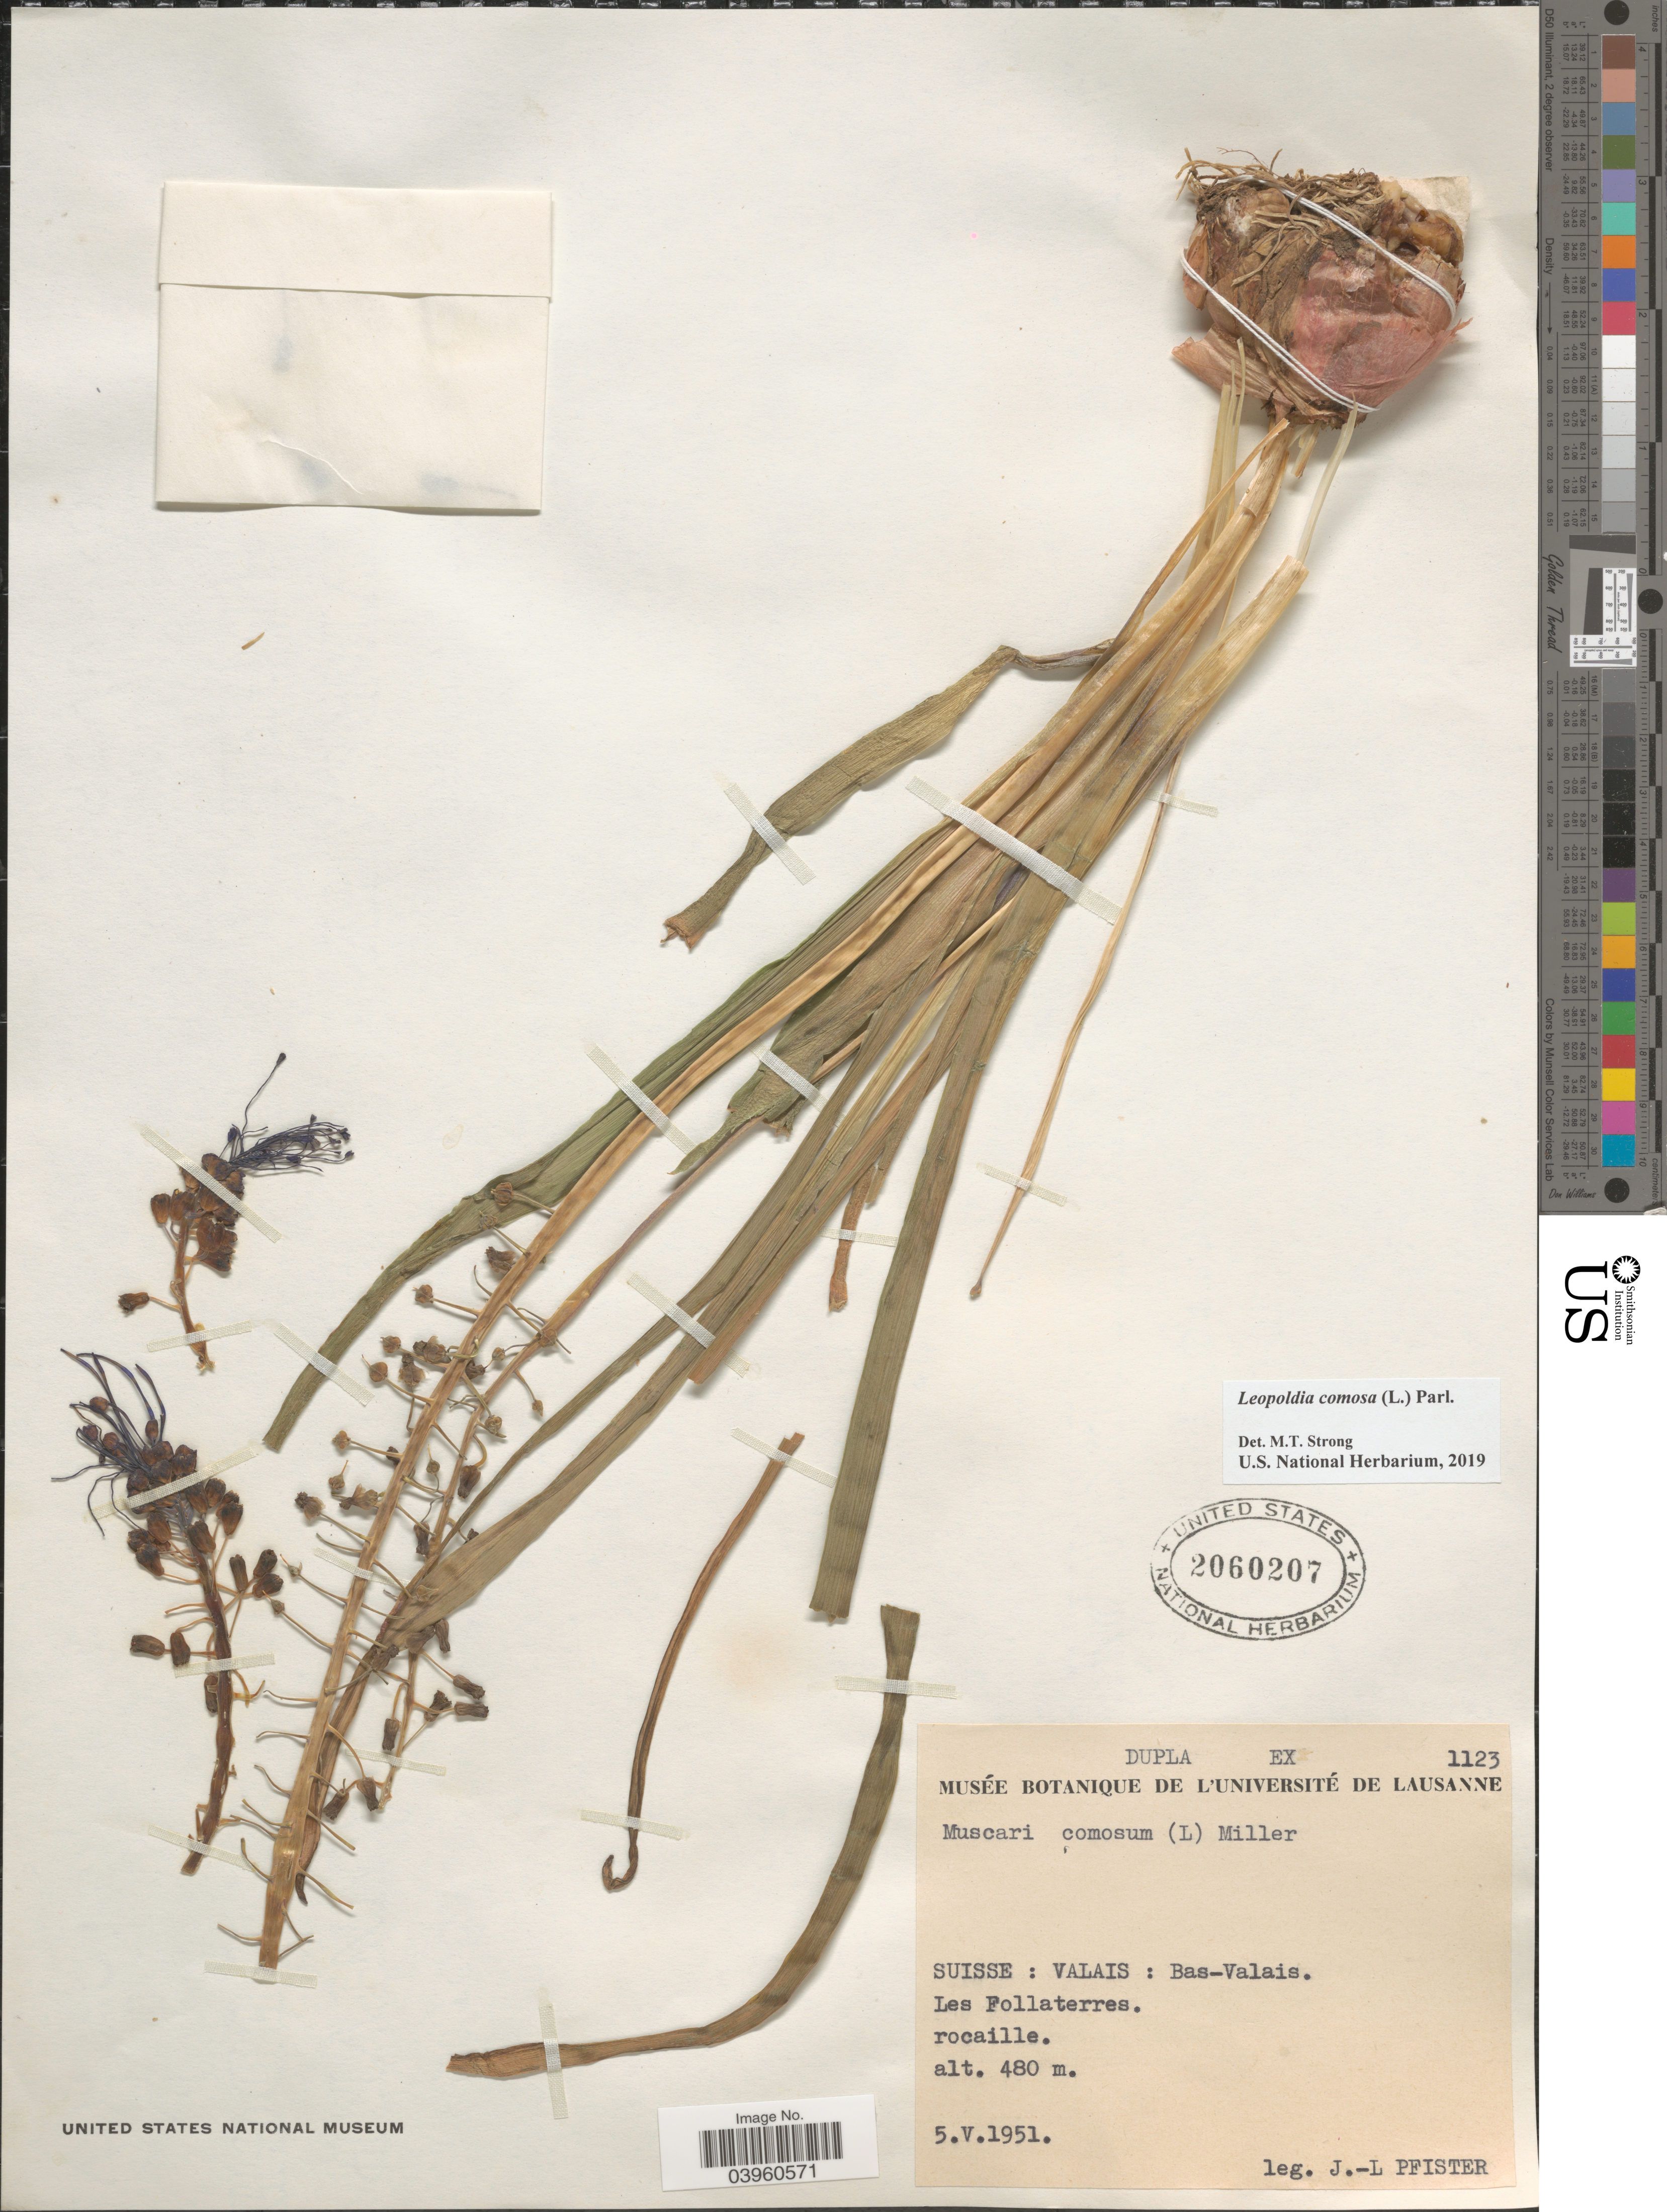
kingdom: Plantae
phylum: Tracheophyta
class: Liliopsida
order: Asparagales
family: Asparagaceae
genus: Leopoldia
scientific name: Leopoldia comosa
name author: (L.) Parl.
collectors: J. Pfister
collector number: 1123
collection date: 1951-05-05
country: Switzerland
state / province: Valais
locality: Suisse: Bas-Valais. Les Follaterres.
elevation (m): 480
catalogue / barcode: US 2060207